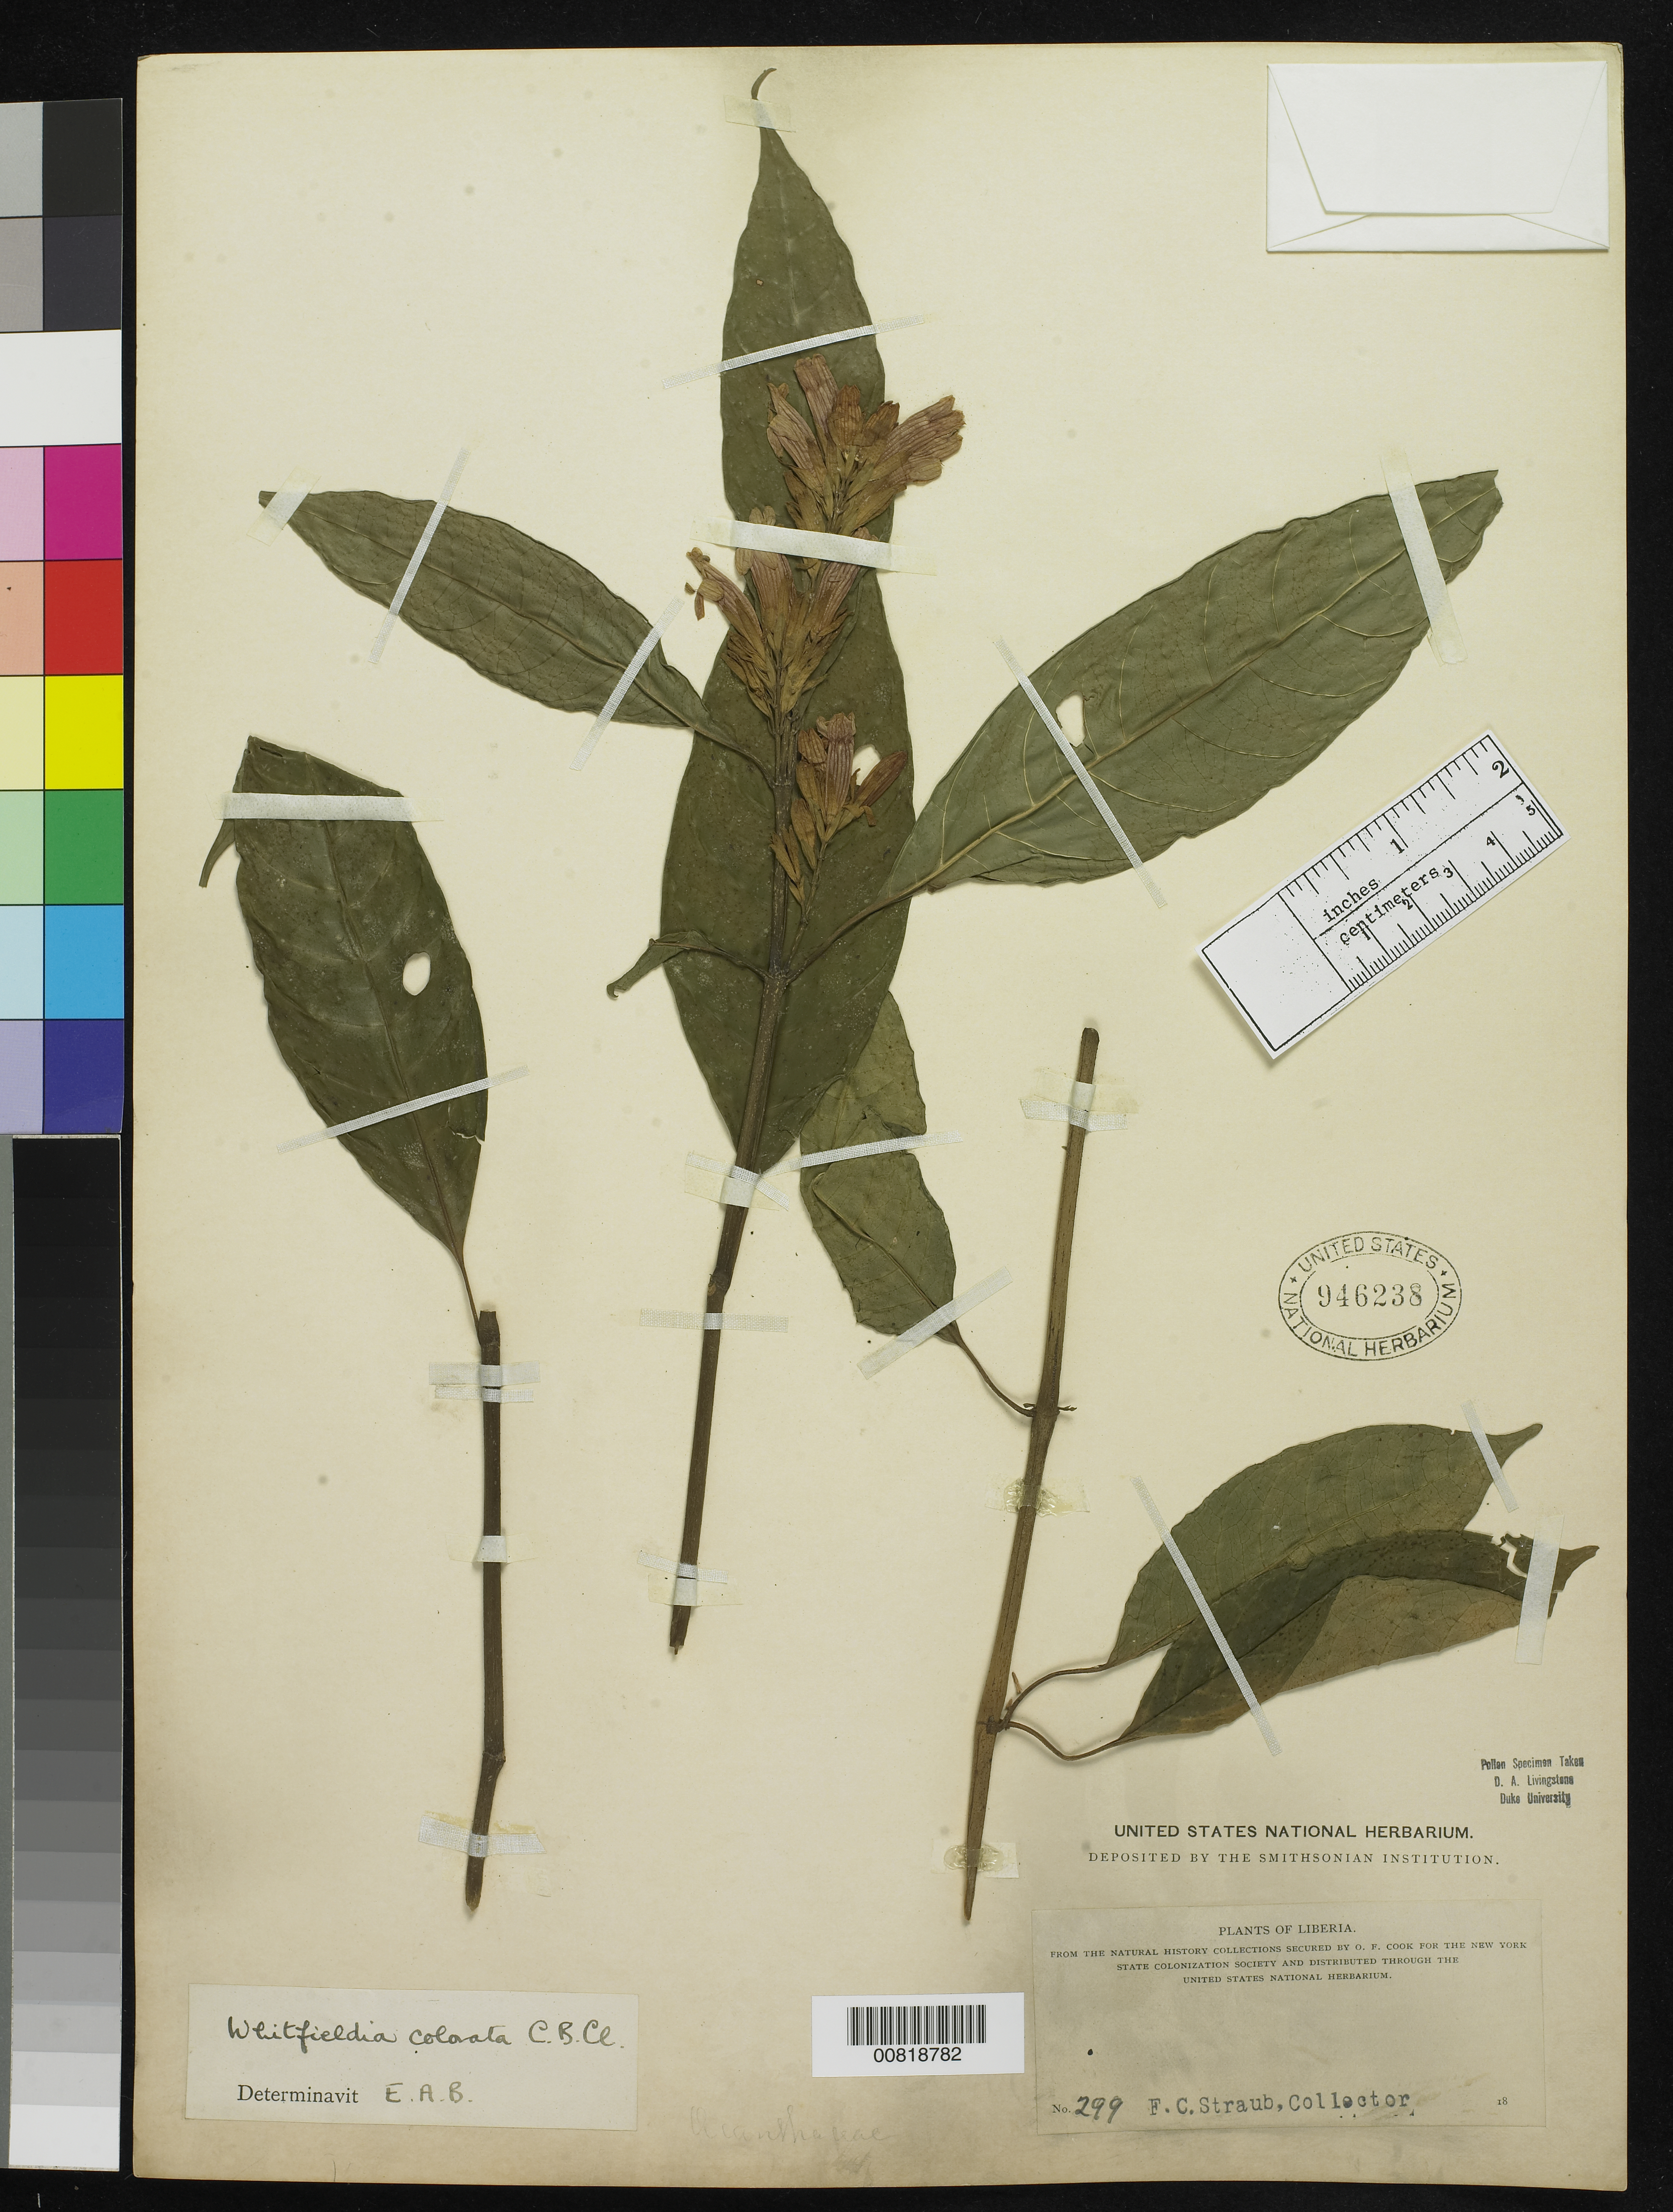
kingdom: Plantae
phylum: Tracheophyta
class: Magnoliopsida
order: Lamiales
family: Acanthaceae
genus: Whitfieldia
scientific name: Whitfieldia colorata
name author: Stapf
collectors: F. Straub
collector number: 299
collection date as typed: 18--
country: Liberia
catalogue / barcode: US 946238